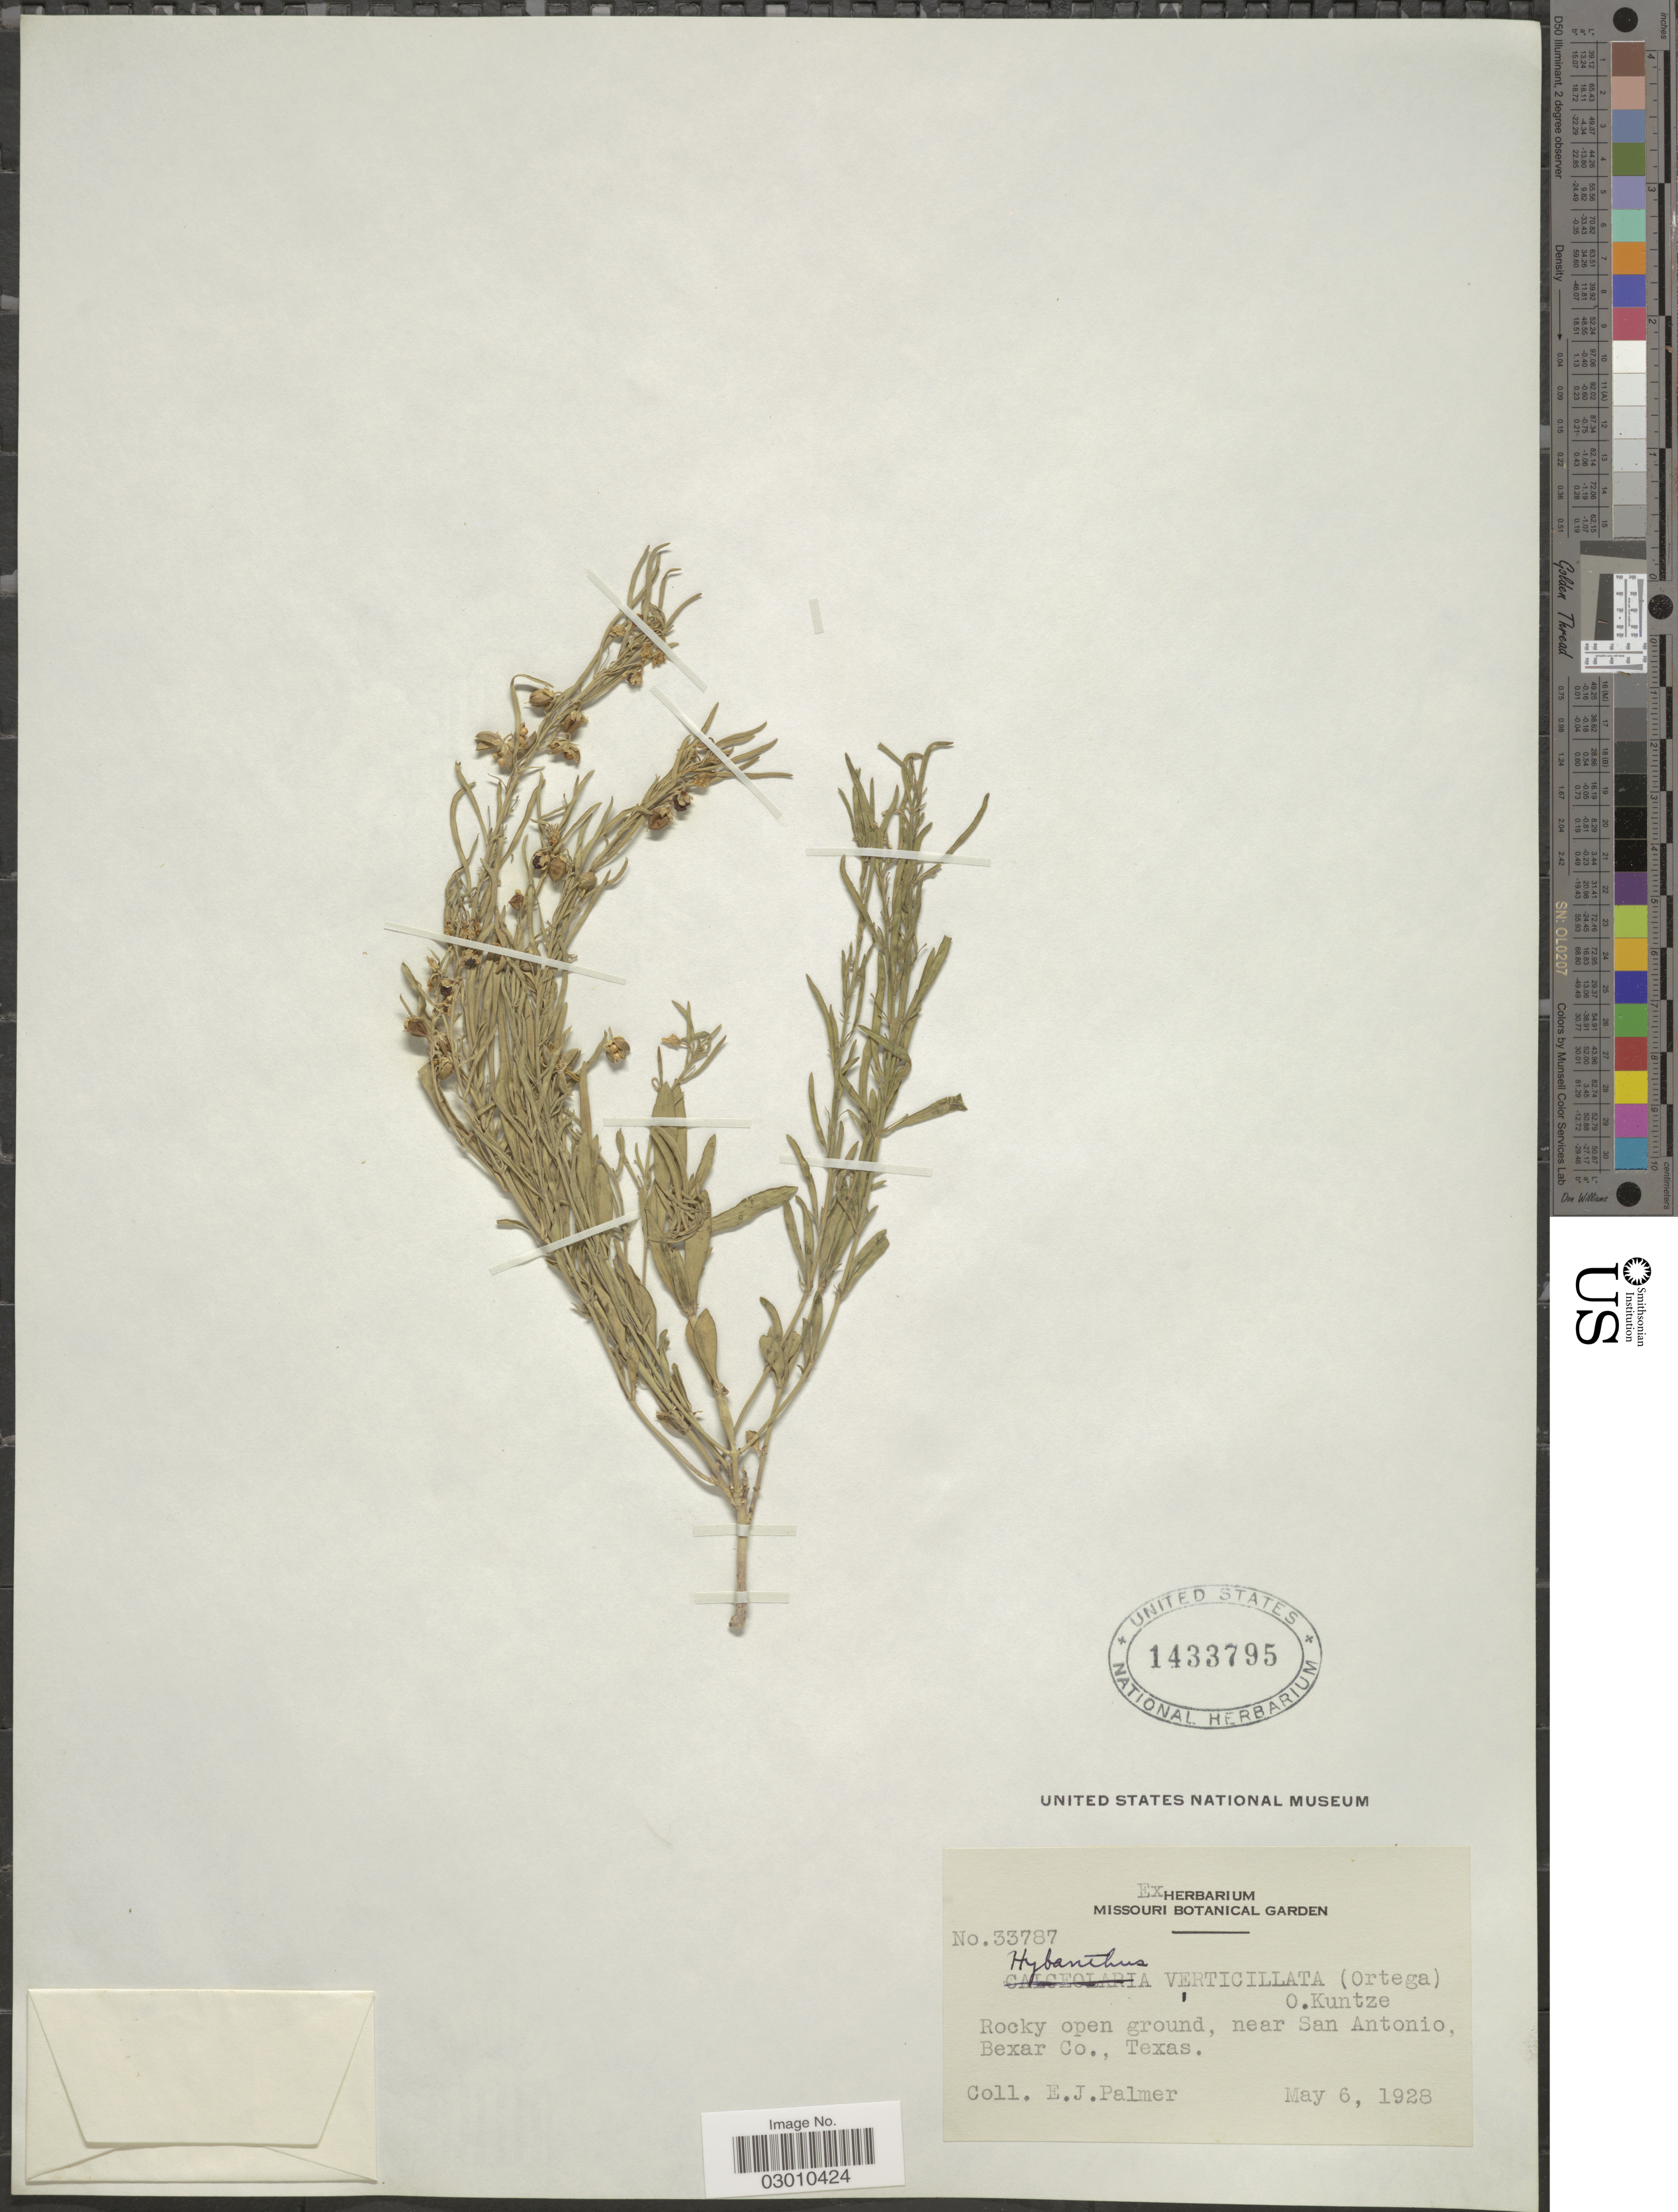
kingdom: Plantae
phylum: Tracheophyta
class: Magnoliopsida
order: Malpighiales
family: Violaceae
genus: Pombalia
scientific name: Pombalia verticillata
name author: (Ortega) Paula-Souza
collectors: E. J. Palmer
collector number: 33787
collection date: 1928-05-06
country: United States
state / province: Texas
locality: Rocky open ground, near San Antonio, Bexar Co.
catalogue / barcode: US 1433795